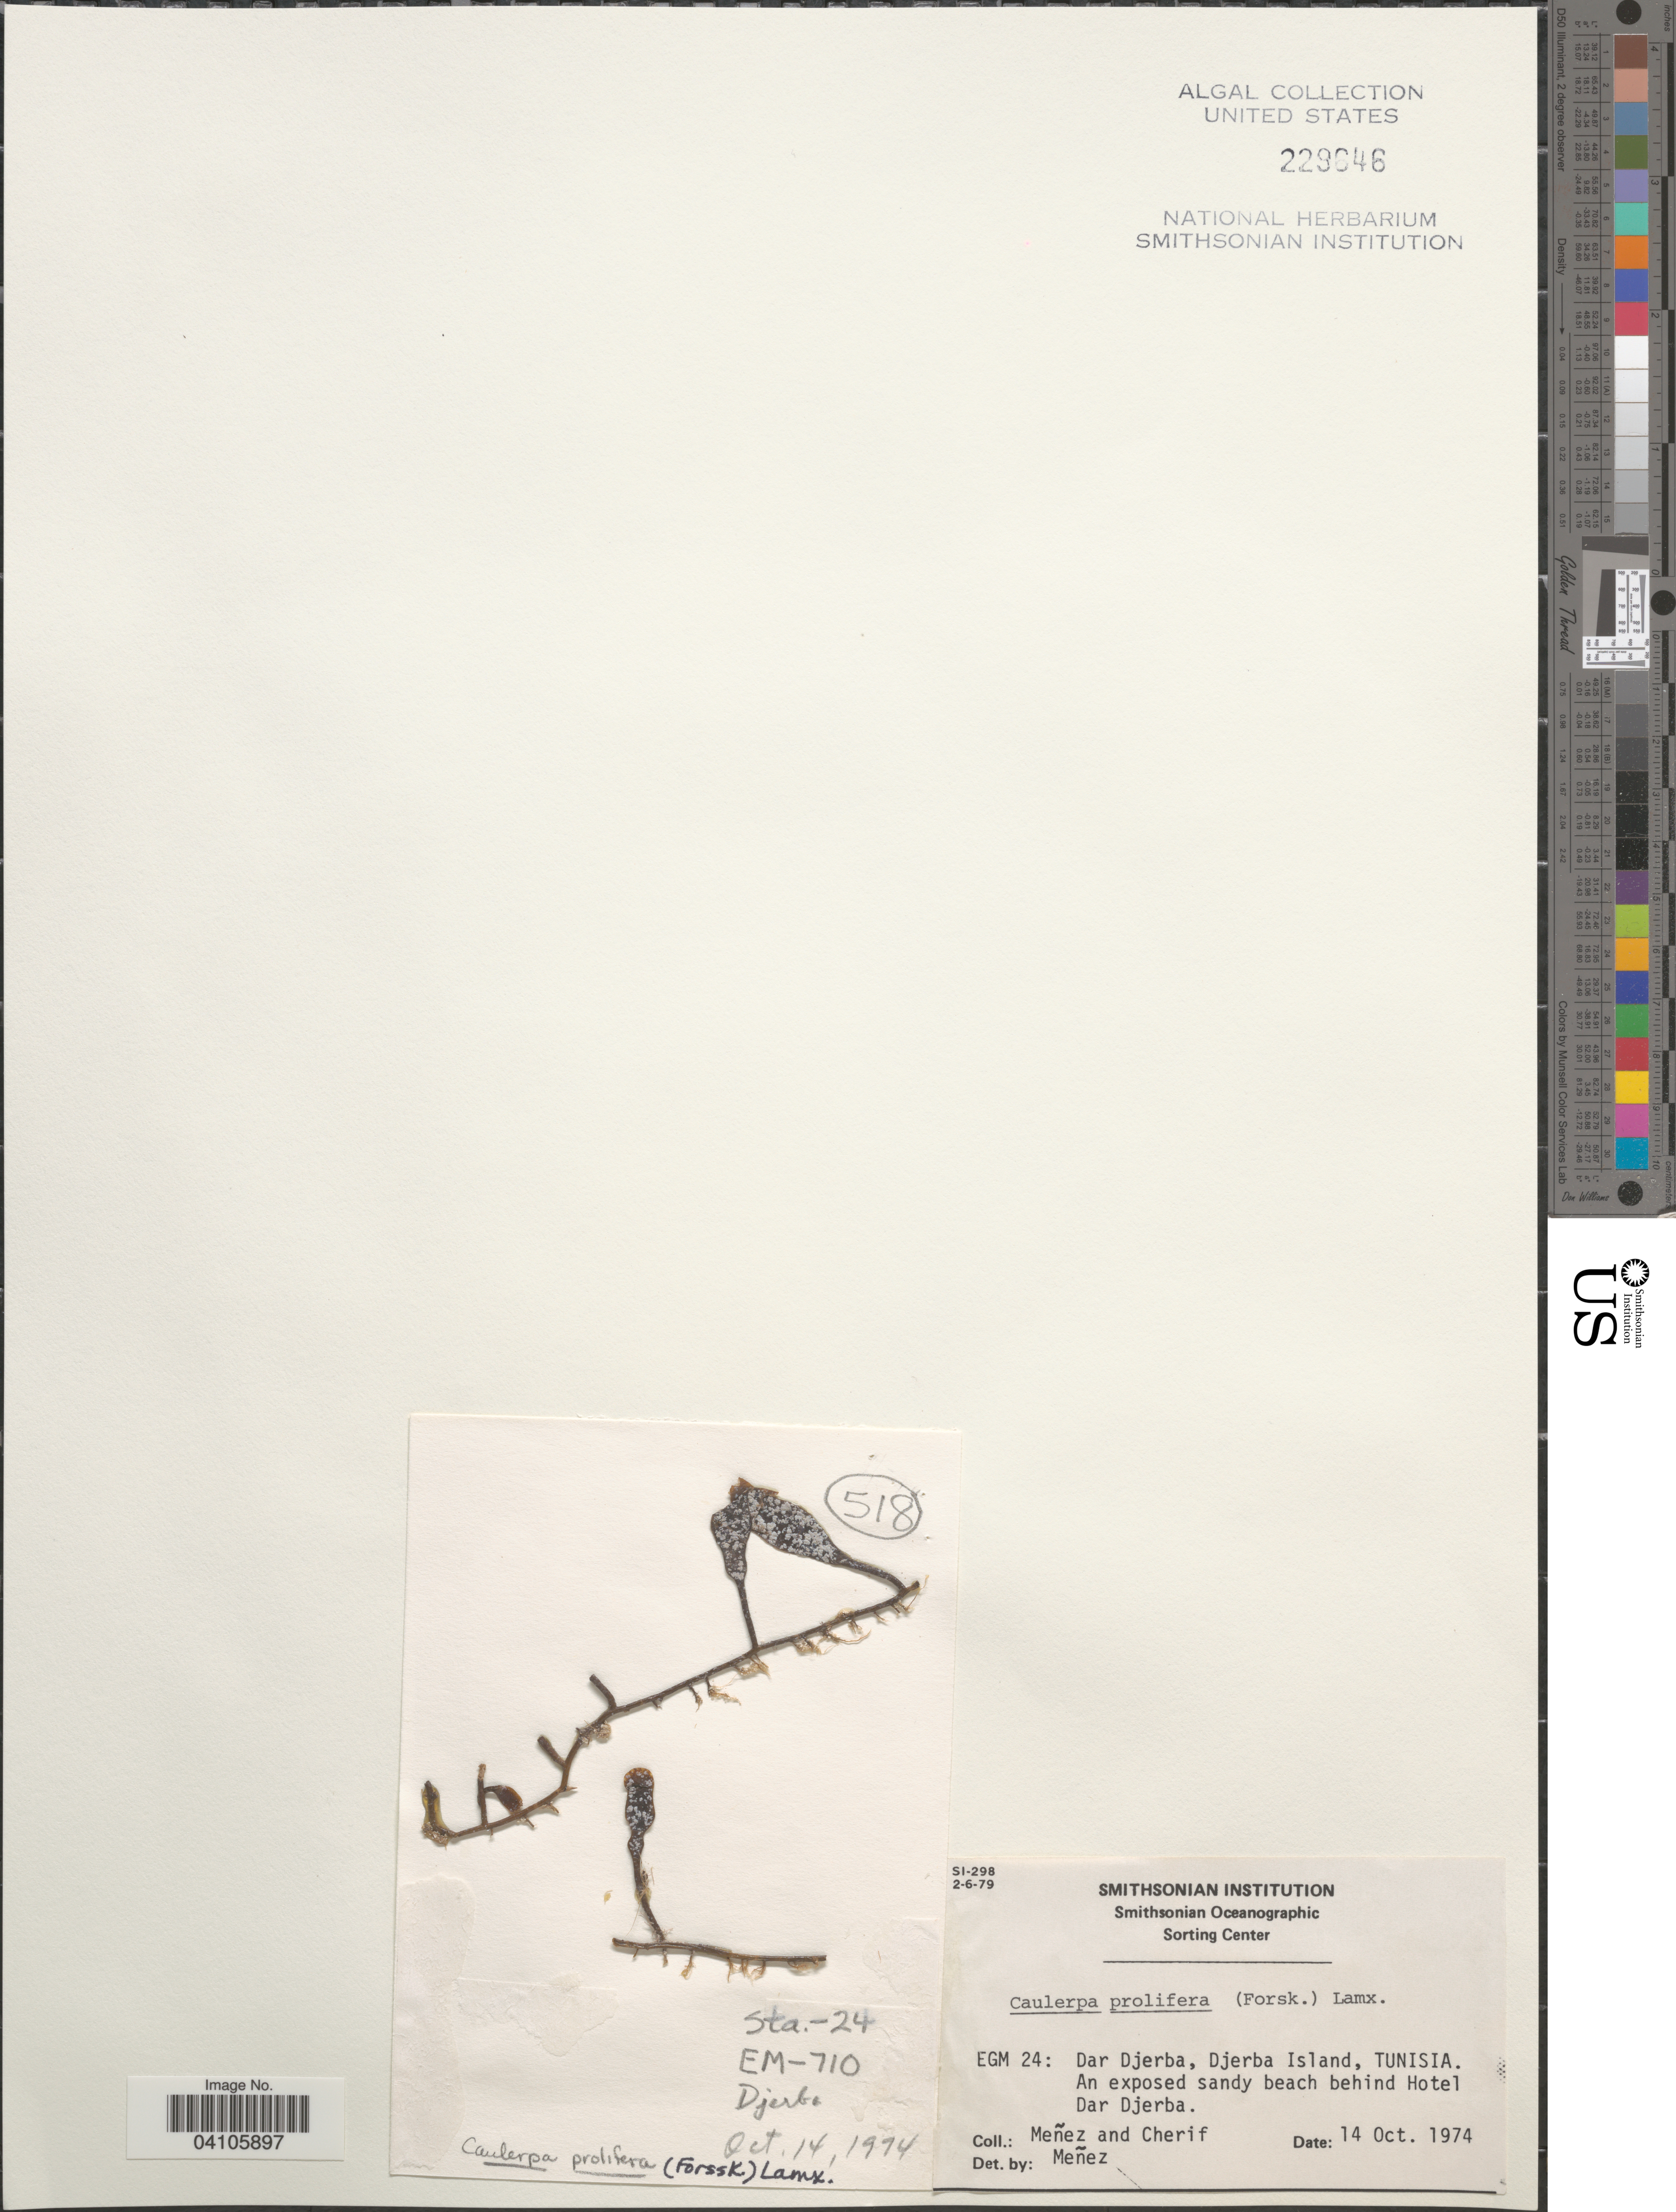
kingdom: Plantae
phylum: Chlorophyta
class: Ulvophyceae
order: Bryopsidales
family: Caulerpaceae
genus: Caulerpa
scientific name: Caulerpa prolifera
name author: (Forssk.) J.V.Lamouroux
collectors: Menez & -. Cherif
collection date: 1974-10-14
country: Tunisia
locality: EGM 24: Dar Djerba, Djerba Island. An exposed sandy beach behind Hotel Dar Djerba.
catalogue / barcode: US 229646